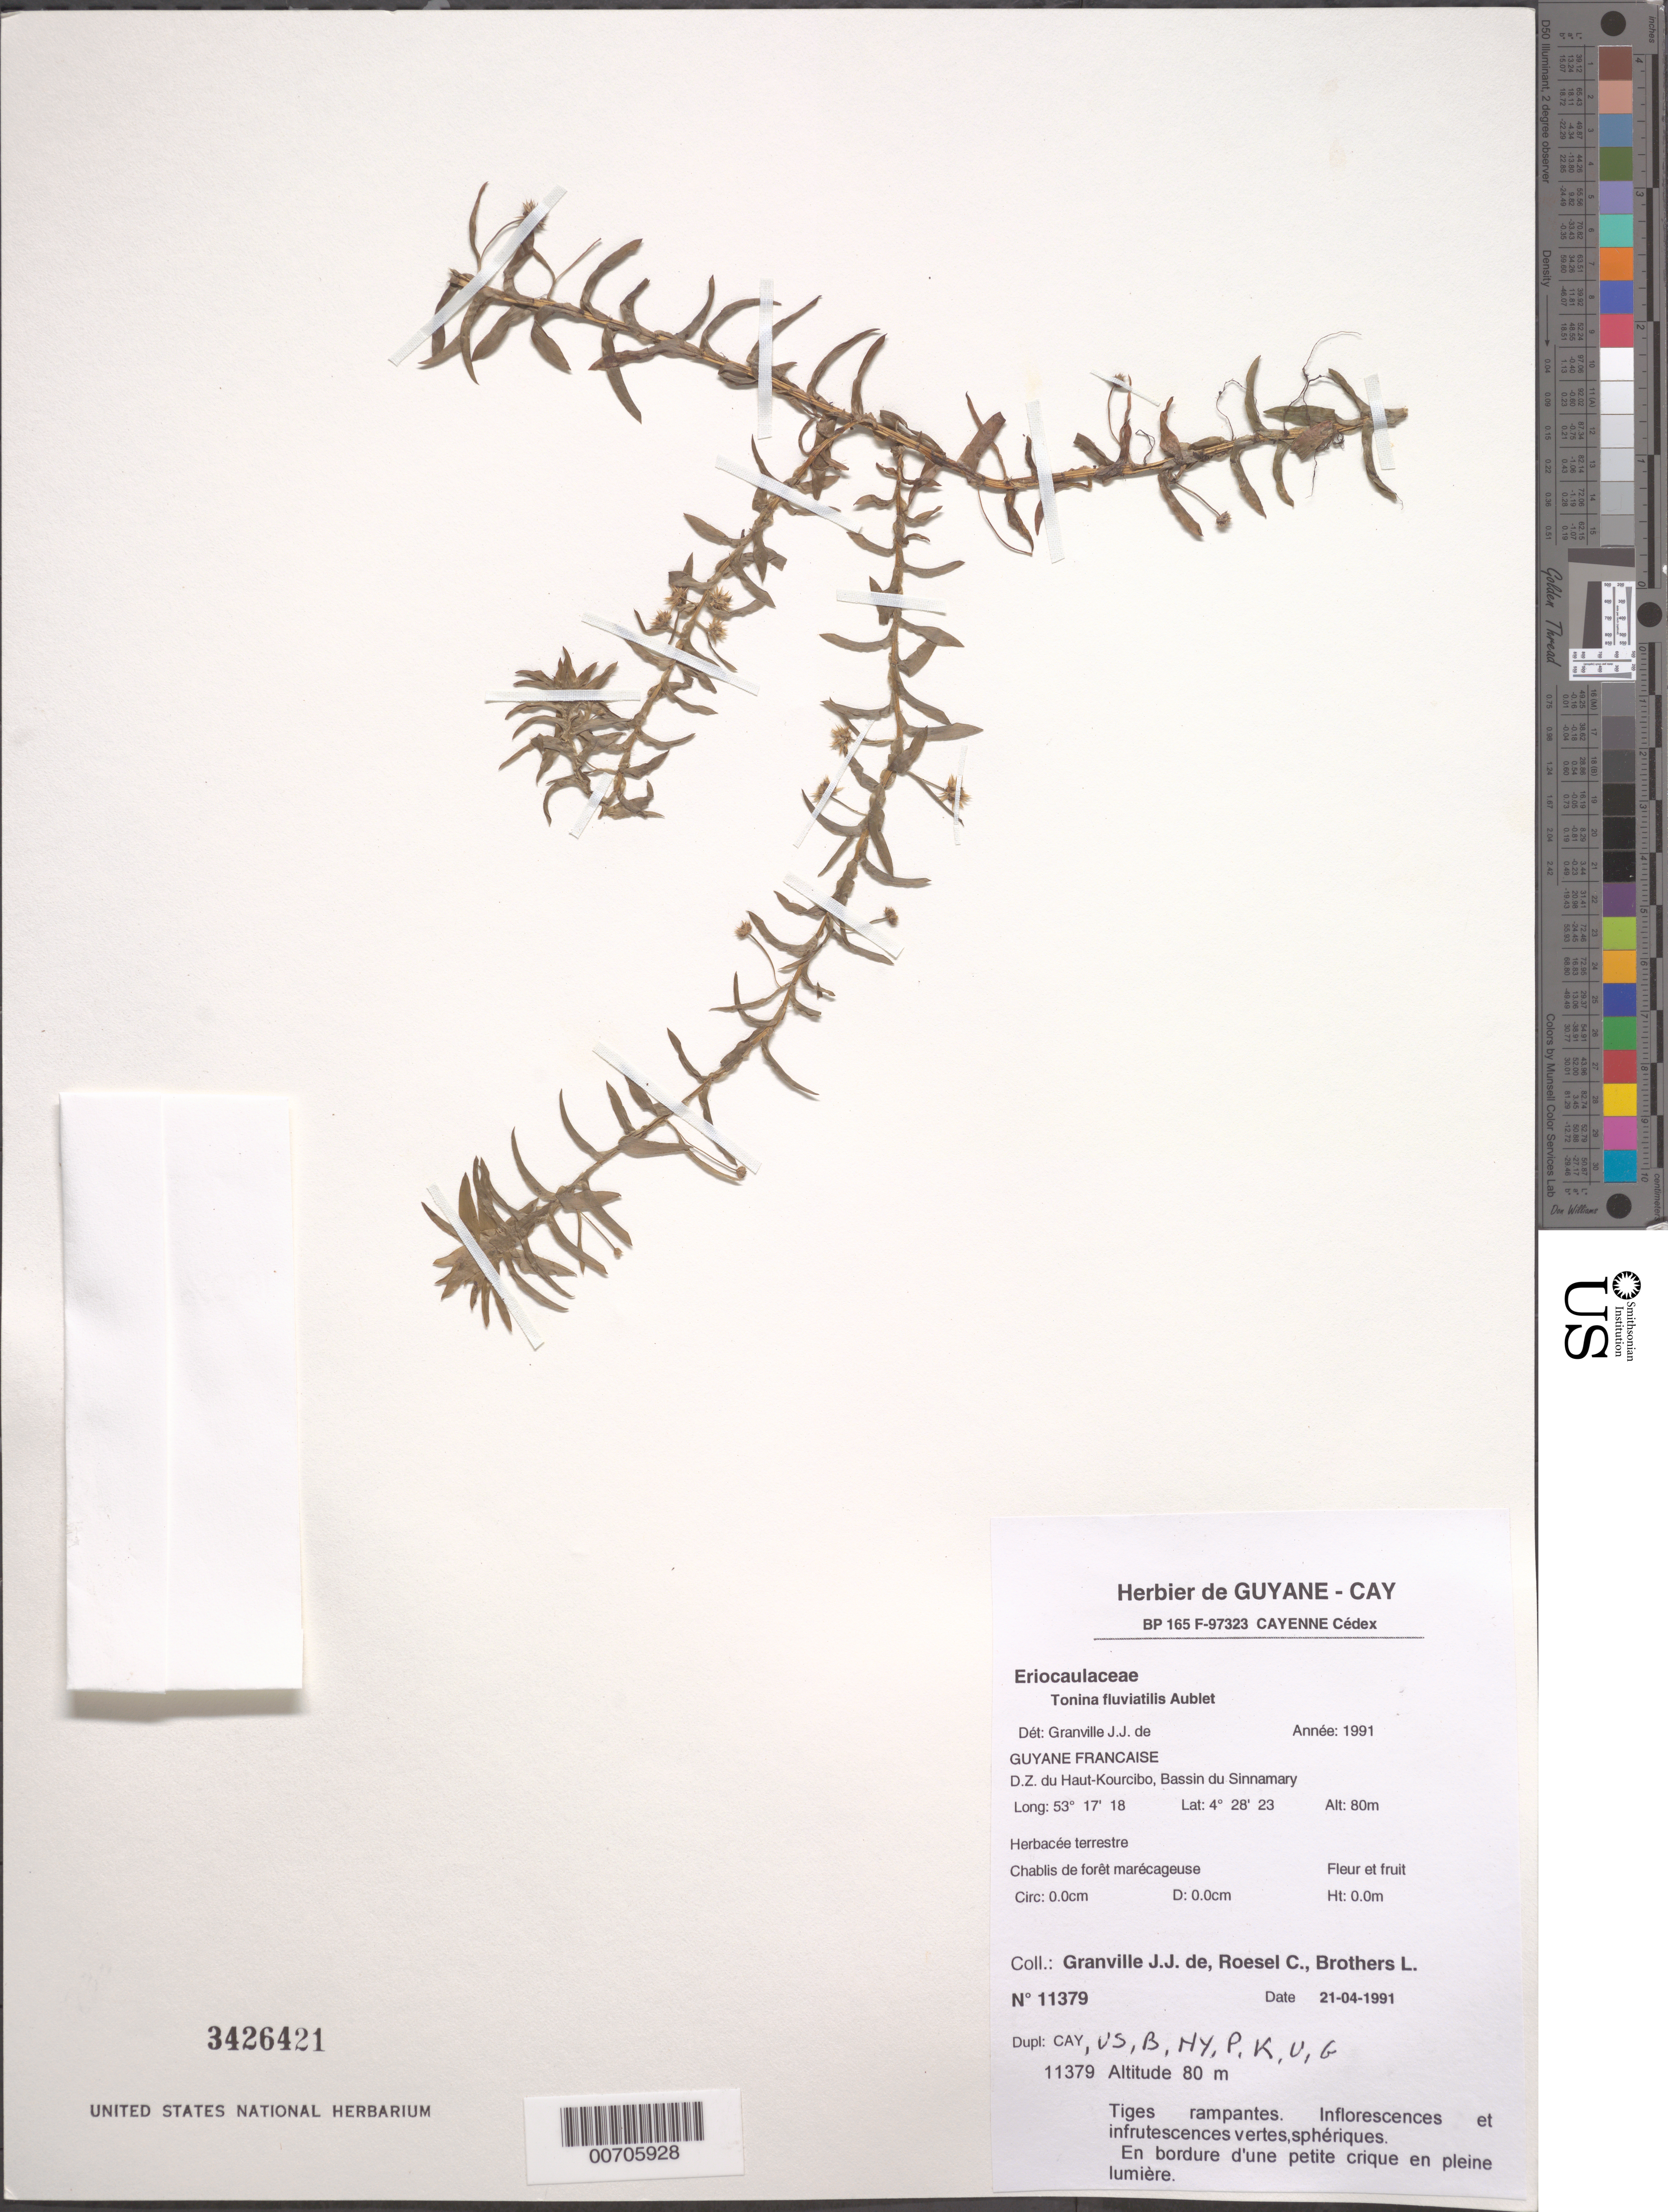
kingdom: Plantae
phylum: Tracheophyta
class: Liliopsida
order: Poales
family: Eriocaulaceae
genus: Tonina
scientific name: Tonina fluviatilis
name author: Aubl.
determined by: Granville, J. J. de, (CAY), Institut de Recherche pour le Developpement (IRD) (FRENCH GUIANA)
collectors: J.-J. de Granville, C. S. Roesel & L. Brothers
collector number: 11379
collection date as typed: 21-Apr-91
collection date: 1991-04-21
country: French Guiana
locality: D.Z. du Haut-Kourcibo, Bassin du Sinnamary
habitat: Chablis de forêt marécageuse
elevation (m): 80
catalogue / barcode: US 3426421